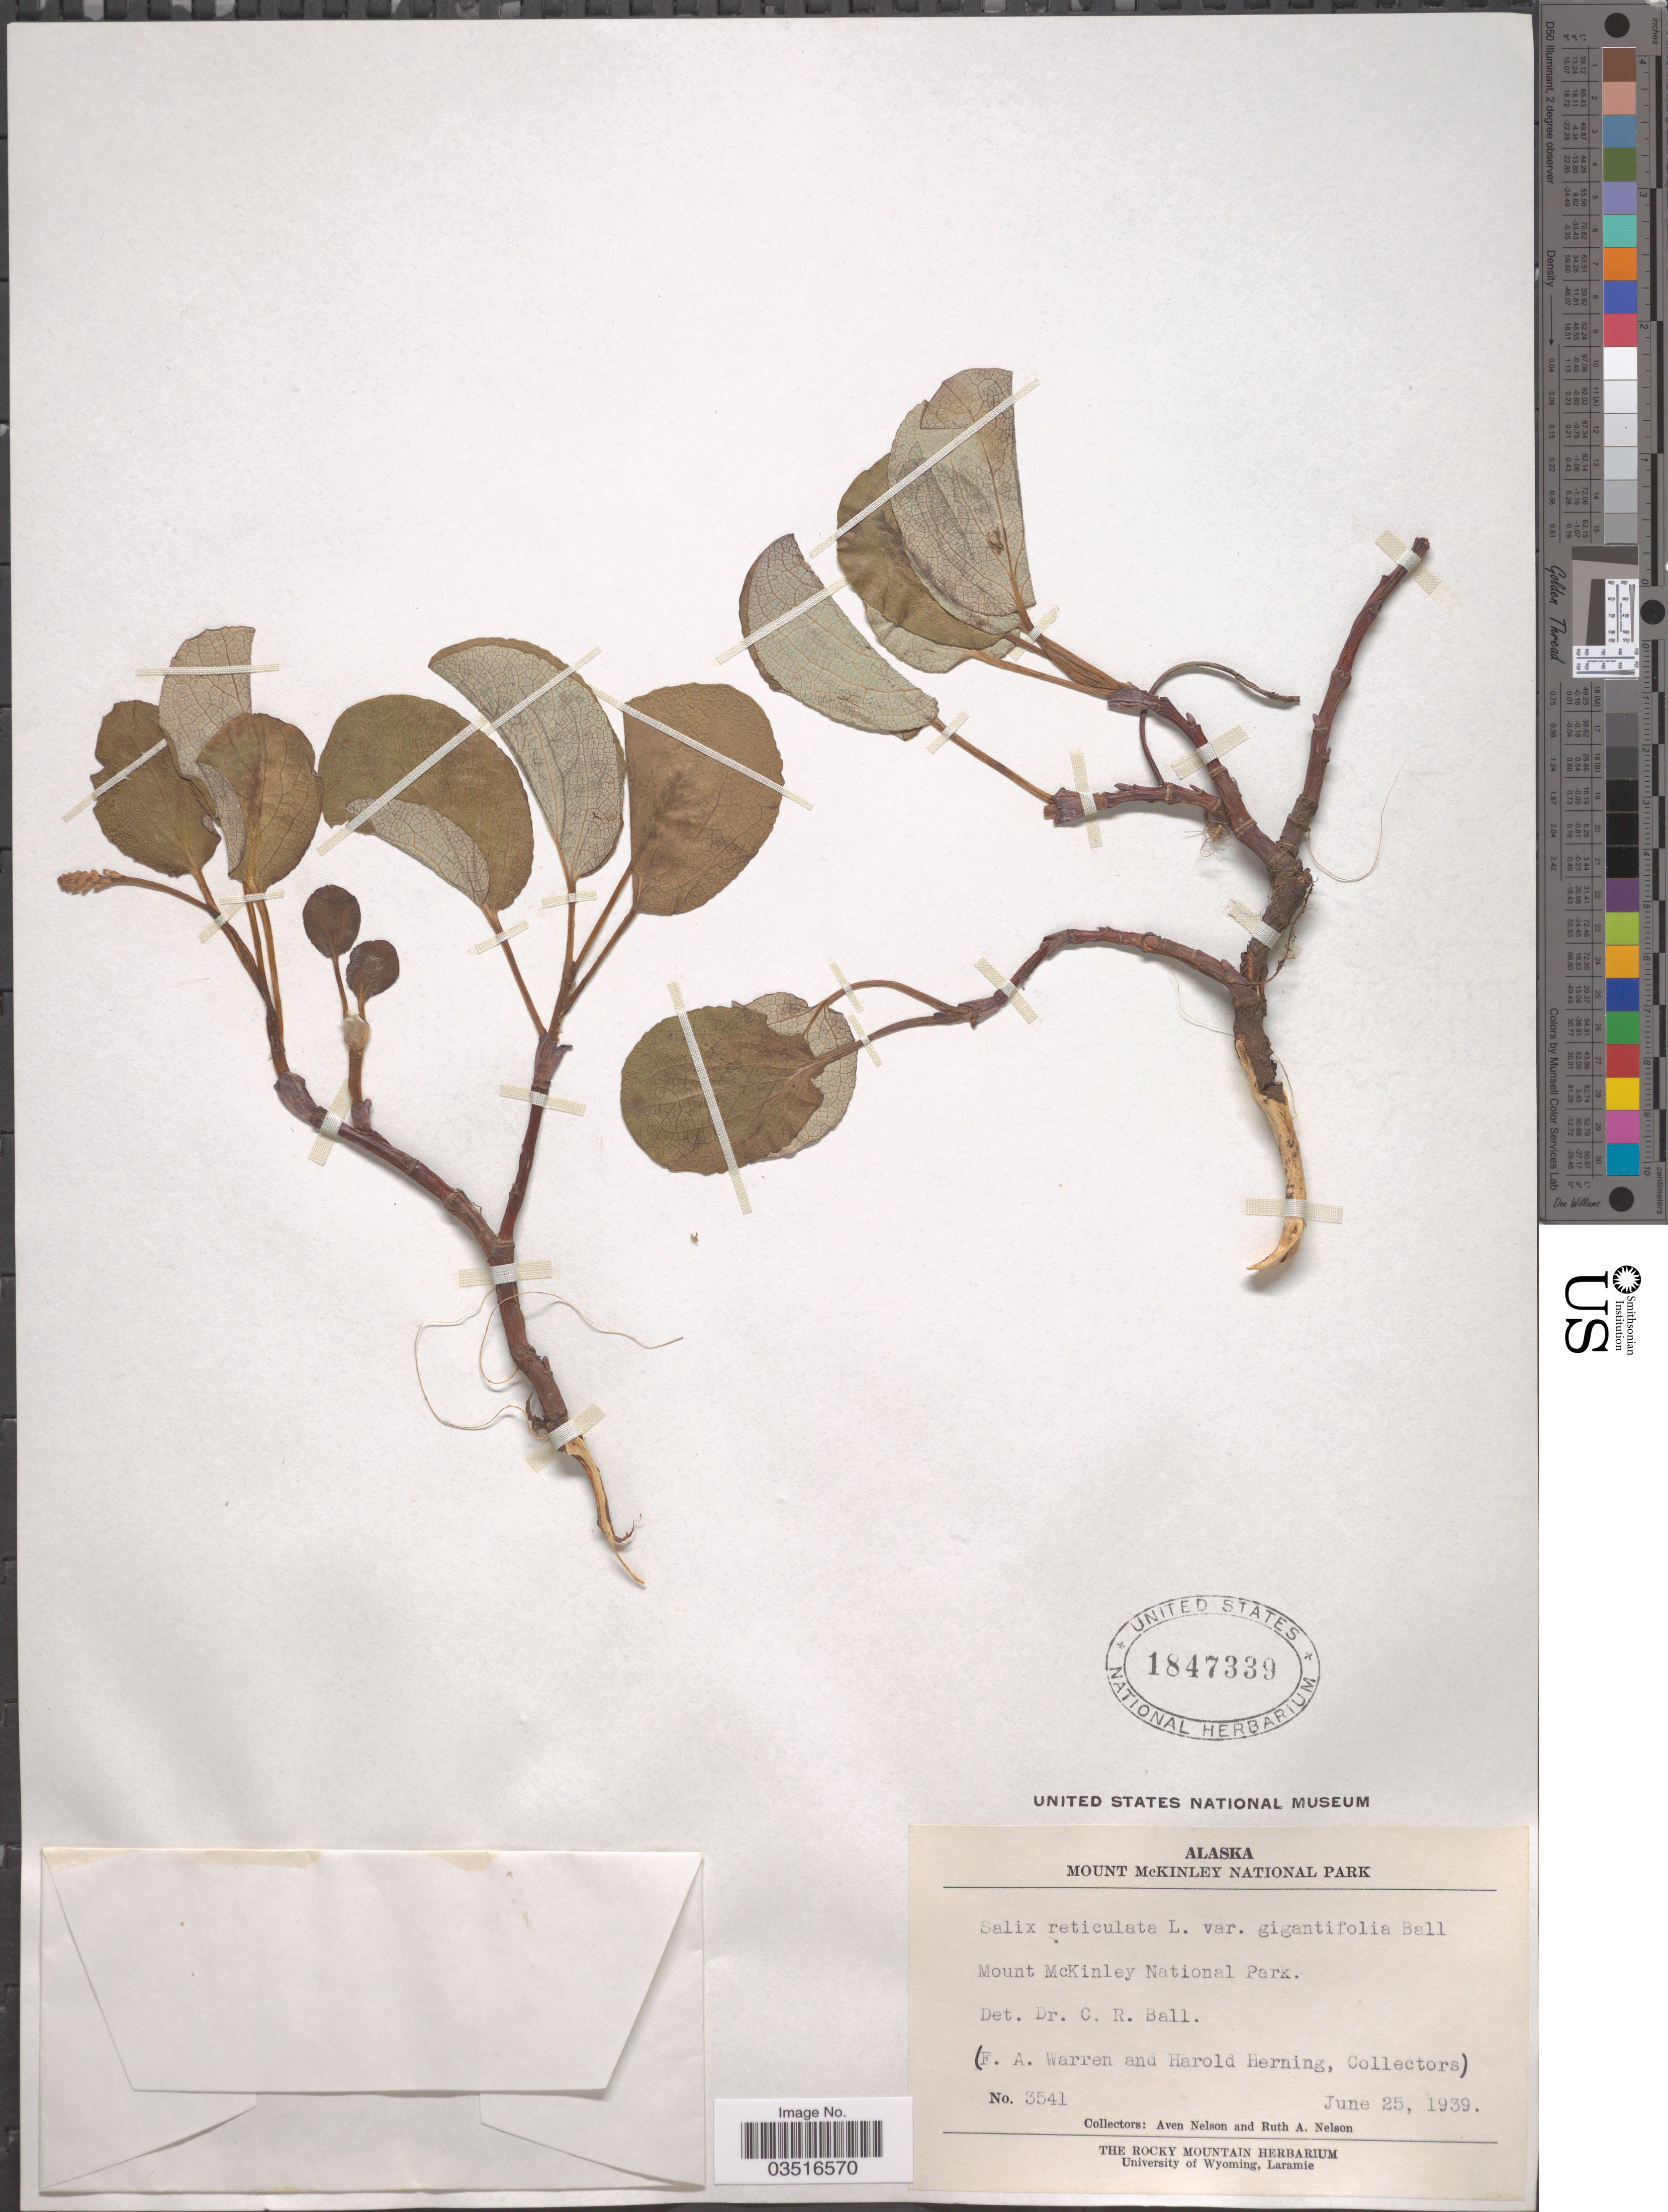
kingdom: Plantae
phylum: Tracheophyta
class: Magnoliopsida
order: Malpighiales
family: Salicaceae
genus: Salix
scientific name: Salix reticulata var. gigantifolia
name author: C.R. Ball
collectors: A. Nelson & R. A. Nelson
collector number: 3541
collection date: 1939-06-25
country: United States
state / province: Alaska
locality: Mount McKinley National Park.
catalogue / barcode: US 1847339